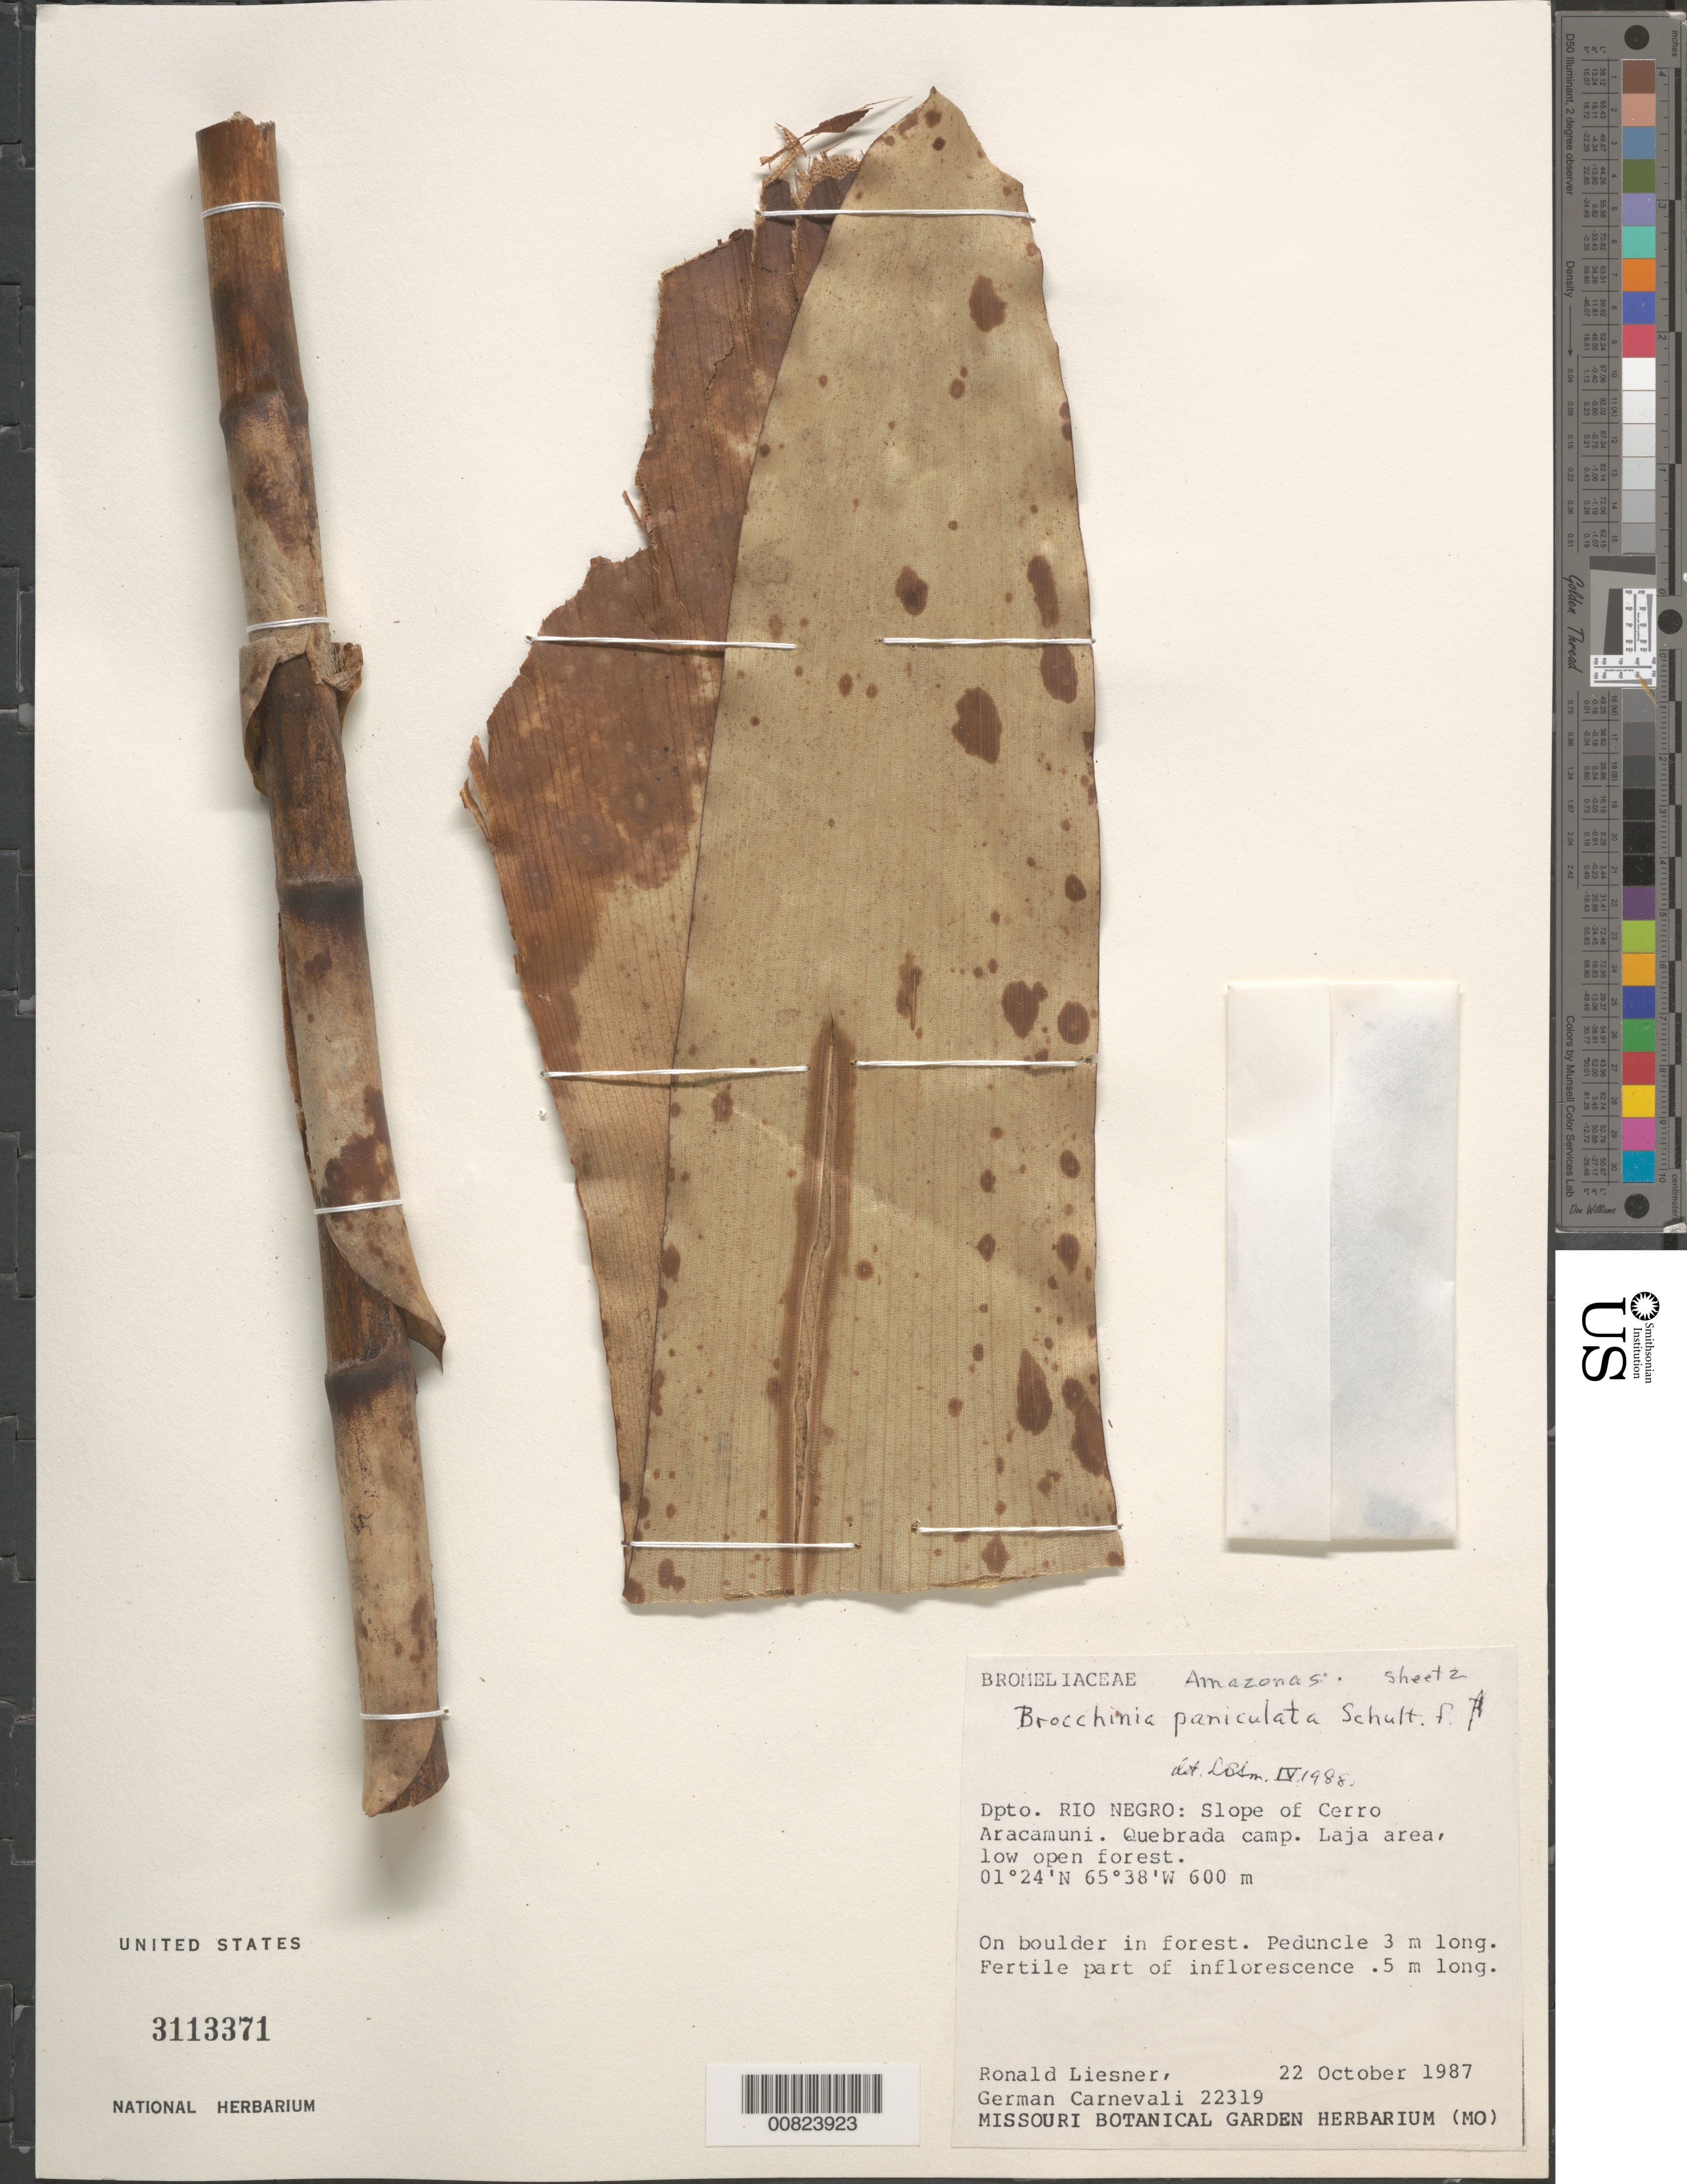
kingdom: Plantae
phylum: Tracheophyta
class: Liliopsida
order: Poales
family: Bromeliaceae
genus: Brocchinia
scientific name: Brocchinia paniculata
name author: Schult. f.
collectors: R. L. Liesner & G. Carnevali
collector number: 22319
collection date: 1987-10-22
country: Venezuela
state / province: Amazonas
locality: Dpto. Rio Negro: Slope of Cerro Aracamuni. Quebrada camp.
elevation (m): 600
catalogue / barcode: US 3113371